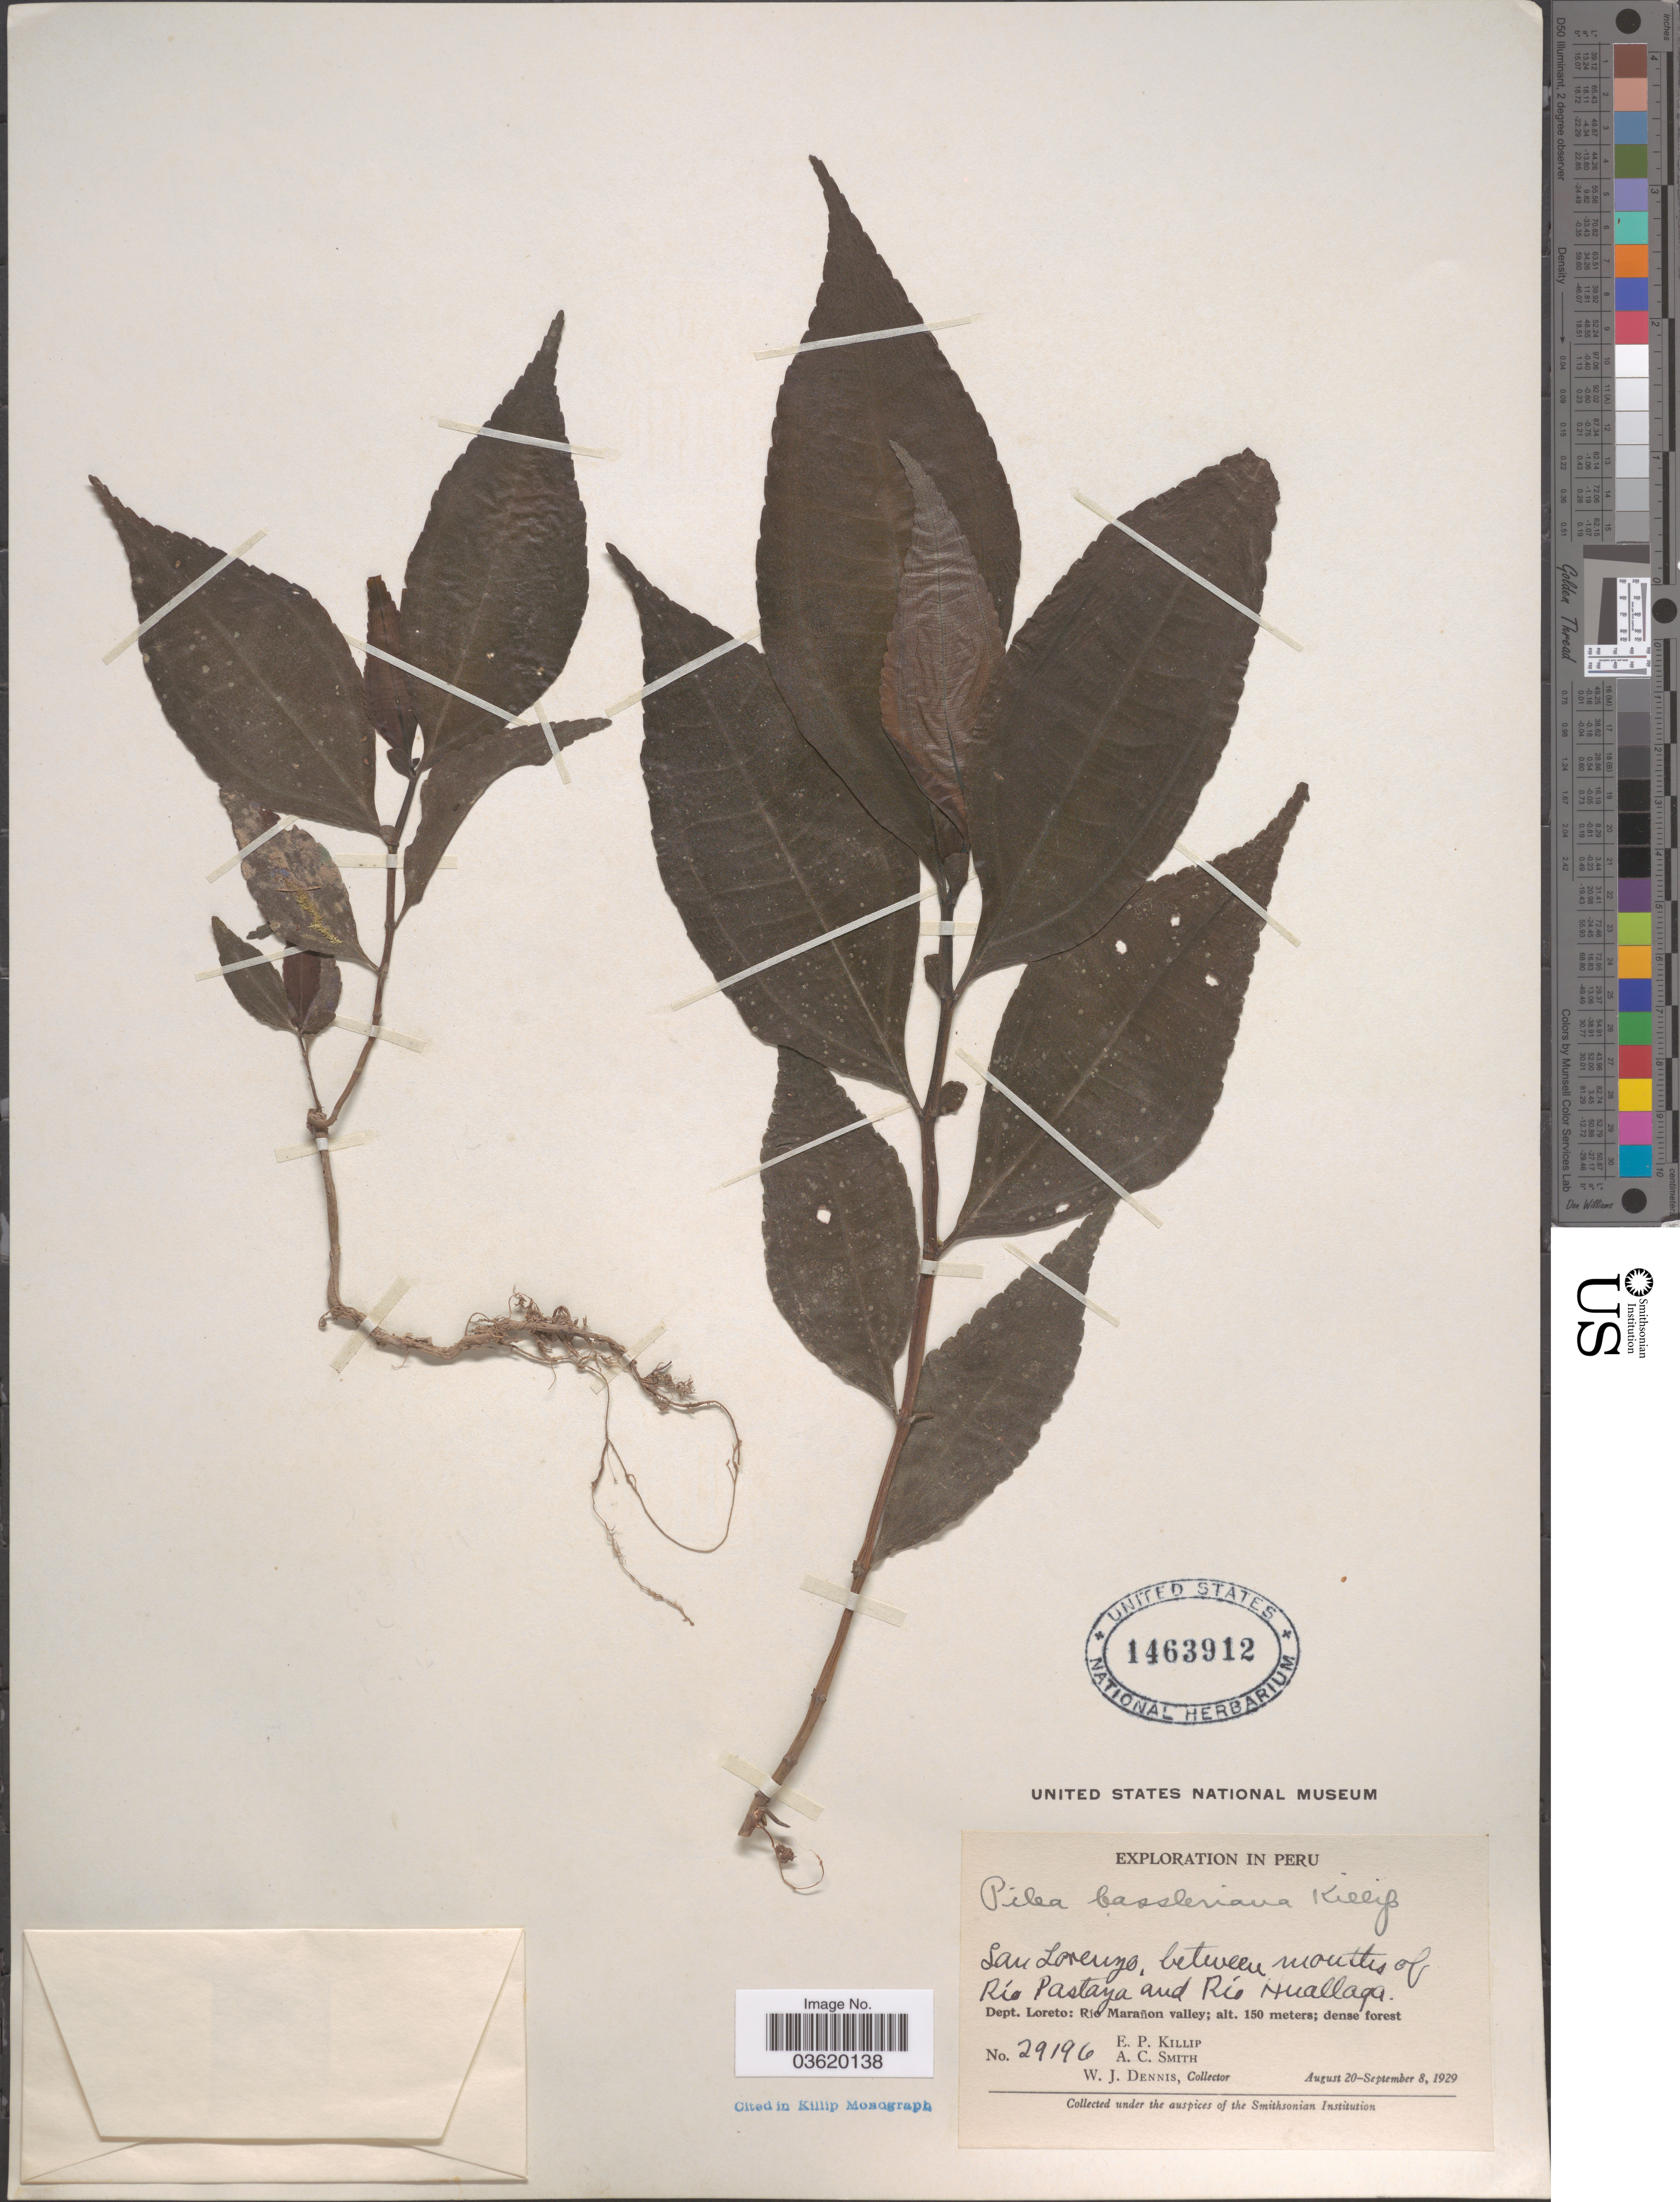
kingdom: Plantae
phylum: Tracheophyta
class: Magnoliopsida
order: Rosales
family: Urticaceae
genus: Pilea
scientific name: Pilea bassleriana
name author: Killip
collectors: E. P. Killip, A. C. Smith & W. J. Dennis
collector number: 29196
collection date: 1929-08-20/1929-09-08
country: Peru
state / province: Loreto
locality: San Lorenzo, between mouths of Río Pastaya and Río Huallaga. Dept. Loreto: Río Marañon valley.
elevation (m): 150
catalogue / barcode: US 1463912